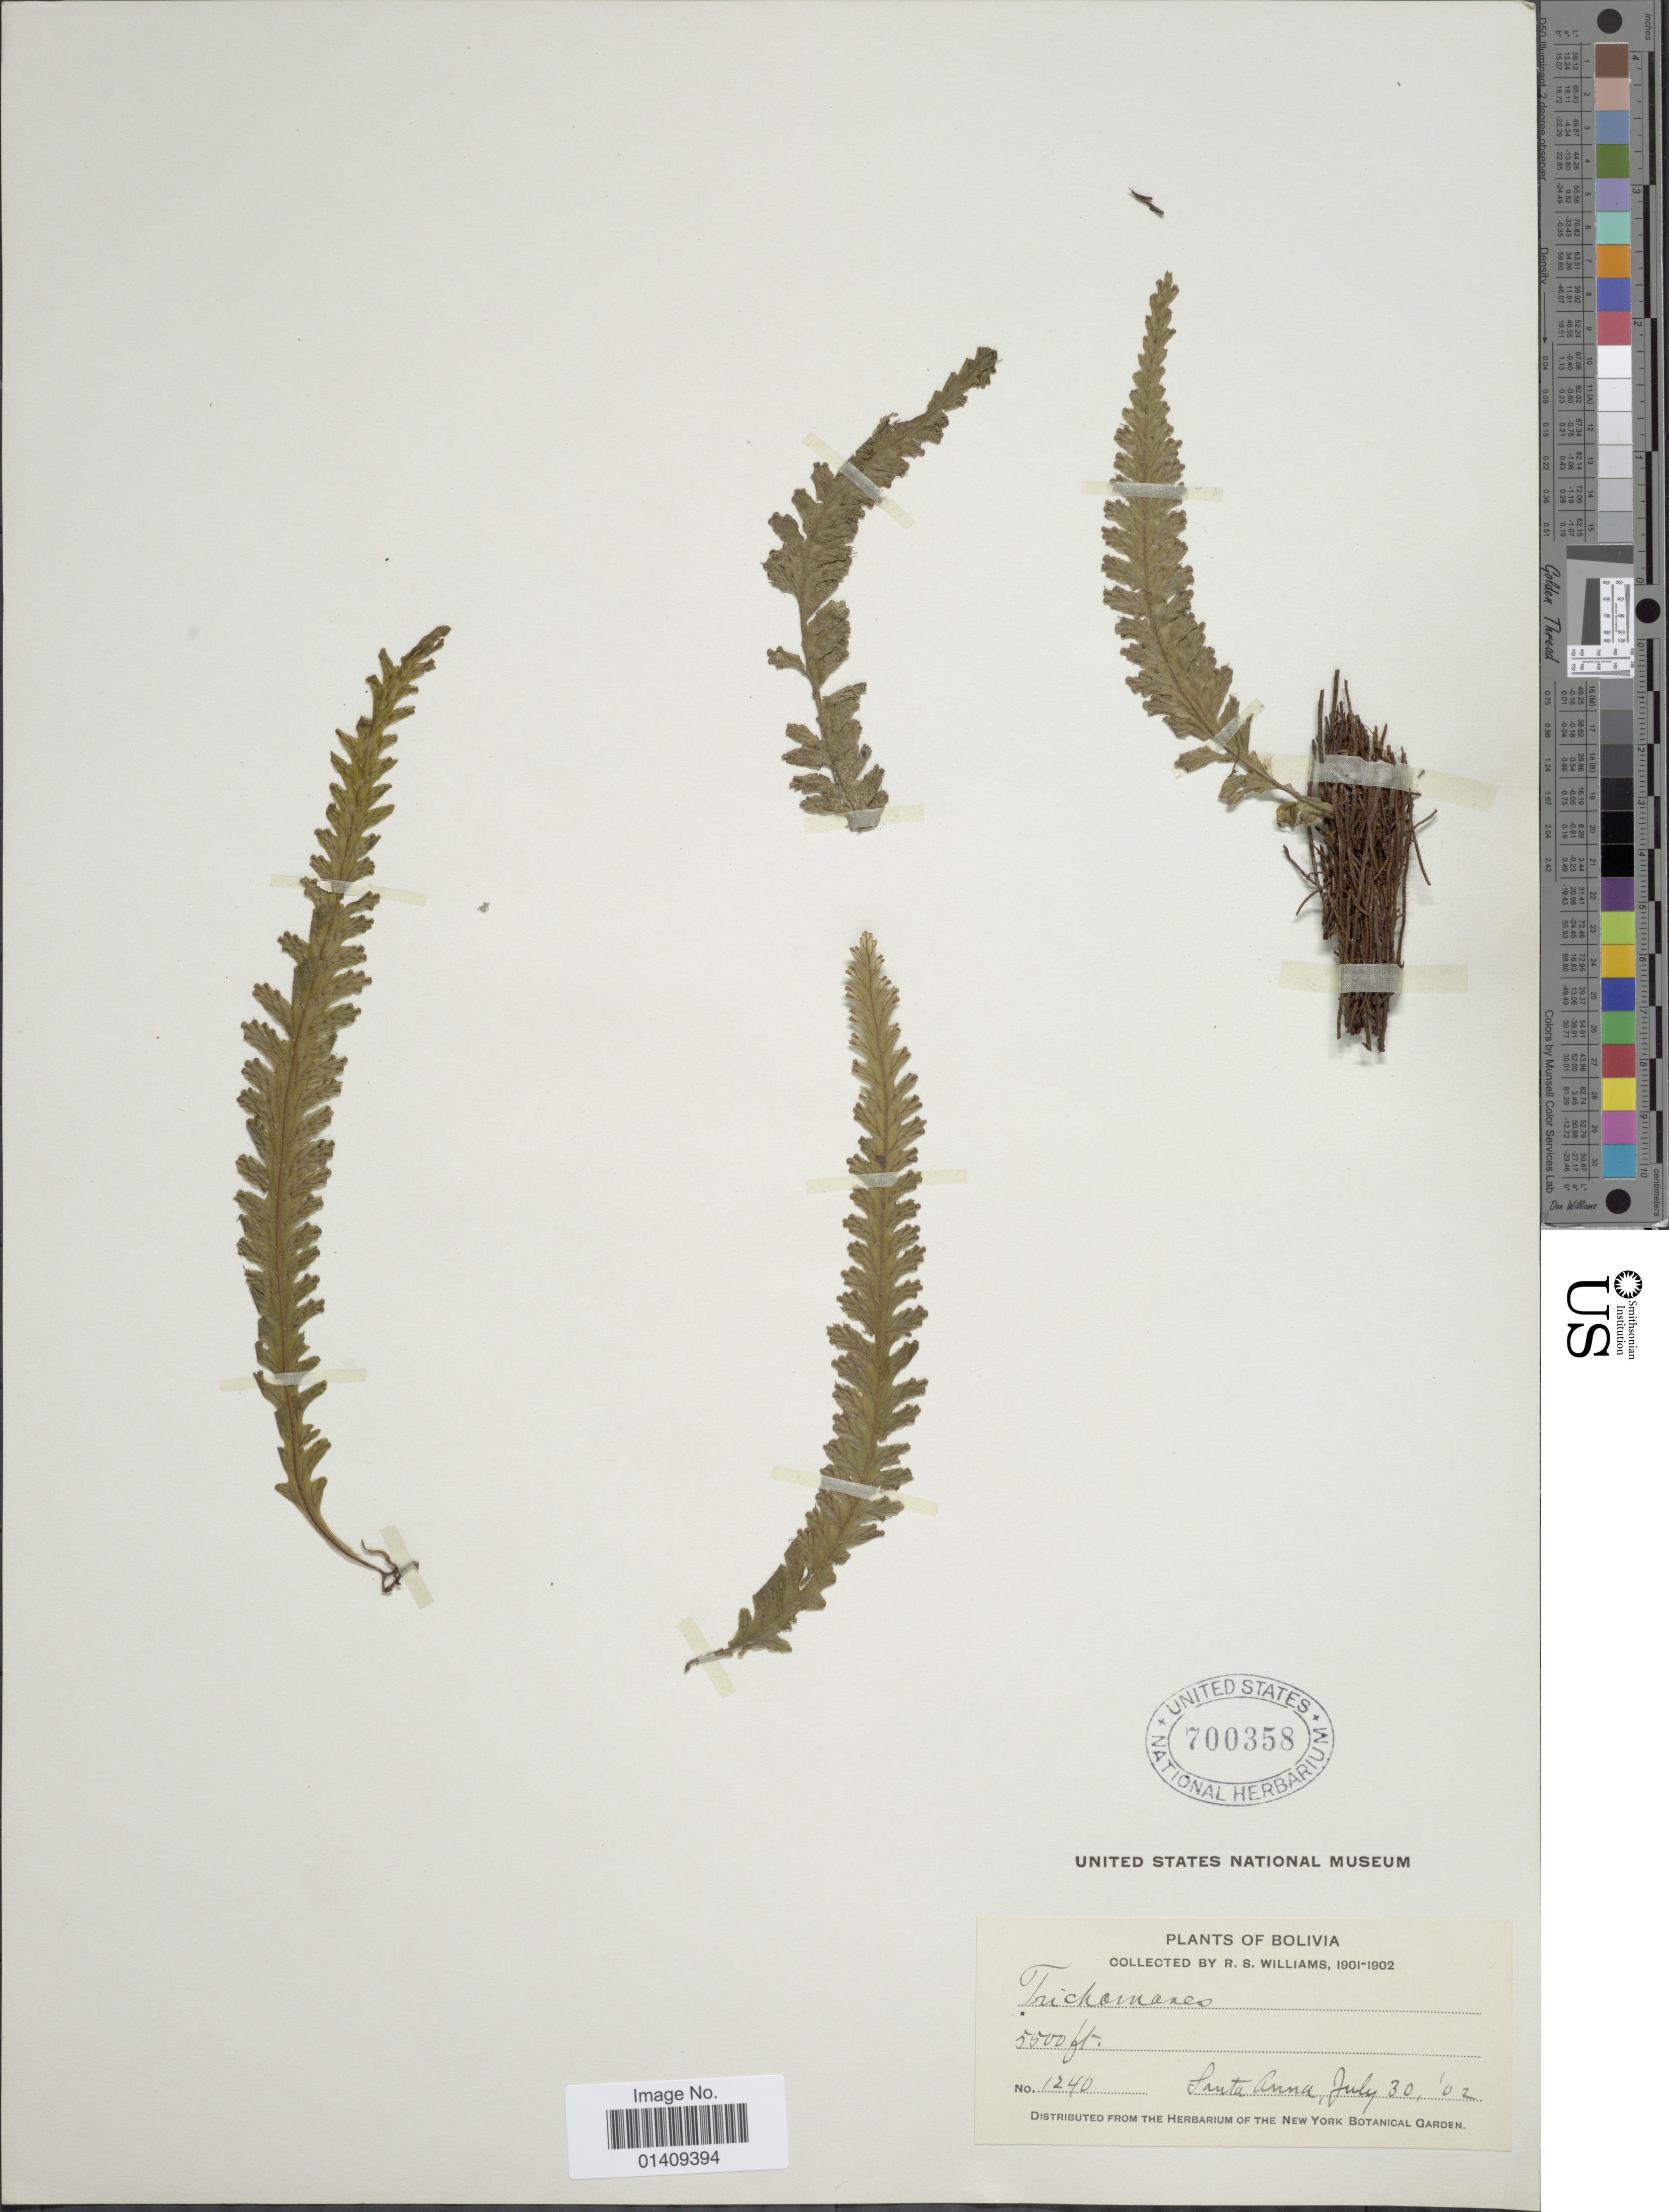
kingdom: Plantae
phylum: Tracheophyta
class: Polypodiopsida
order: Hymenophyllales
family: Hymenophyllaceae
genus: Trichomanes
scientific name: Trichomanes polypodioides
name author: L.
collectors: R. S. Williams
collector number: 1240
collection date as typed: July 30, '02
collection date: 1902-07-30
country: Bolivia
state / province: La Paz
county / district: Franz Tamayo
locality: Santa Ana (near Aten)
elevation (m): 1676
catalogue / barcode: US 700358